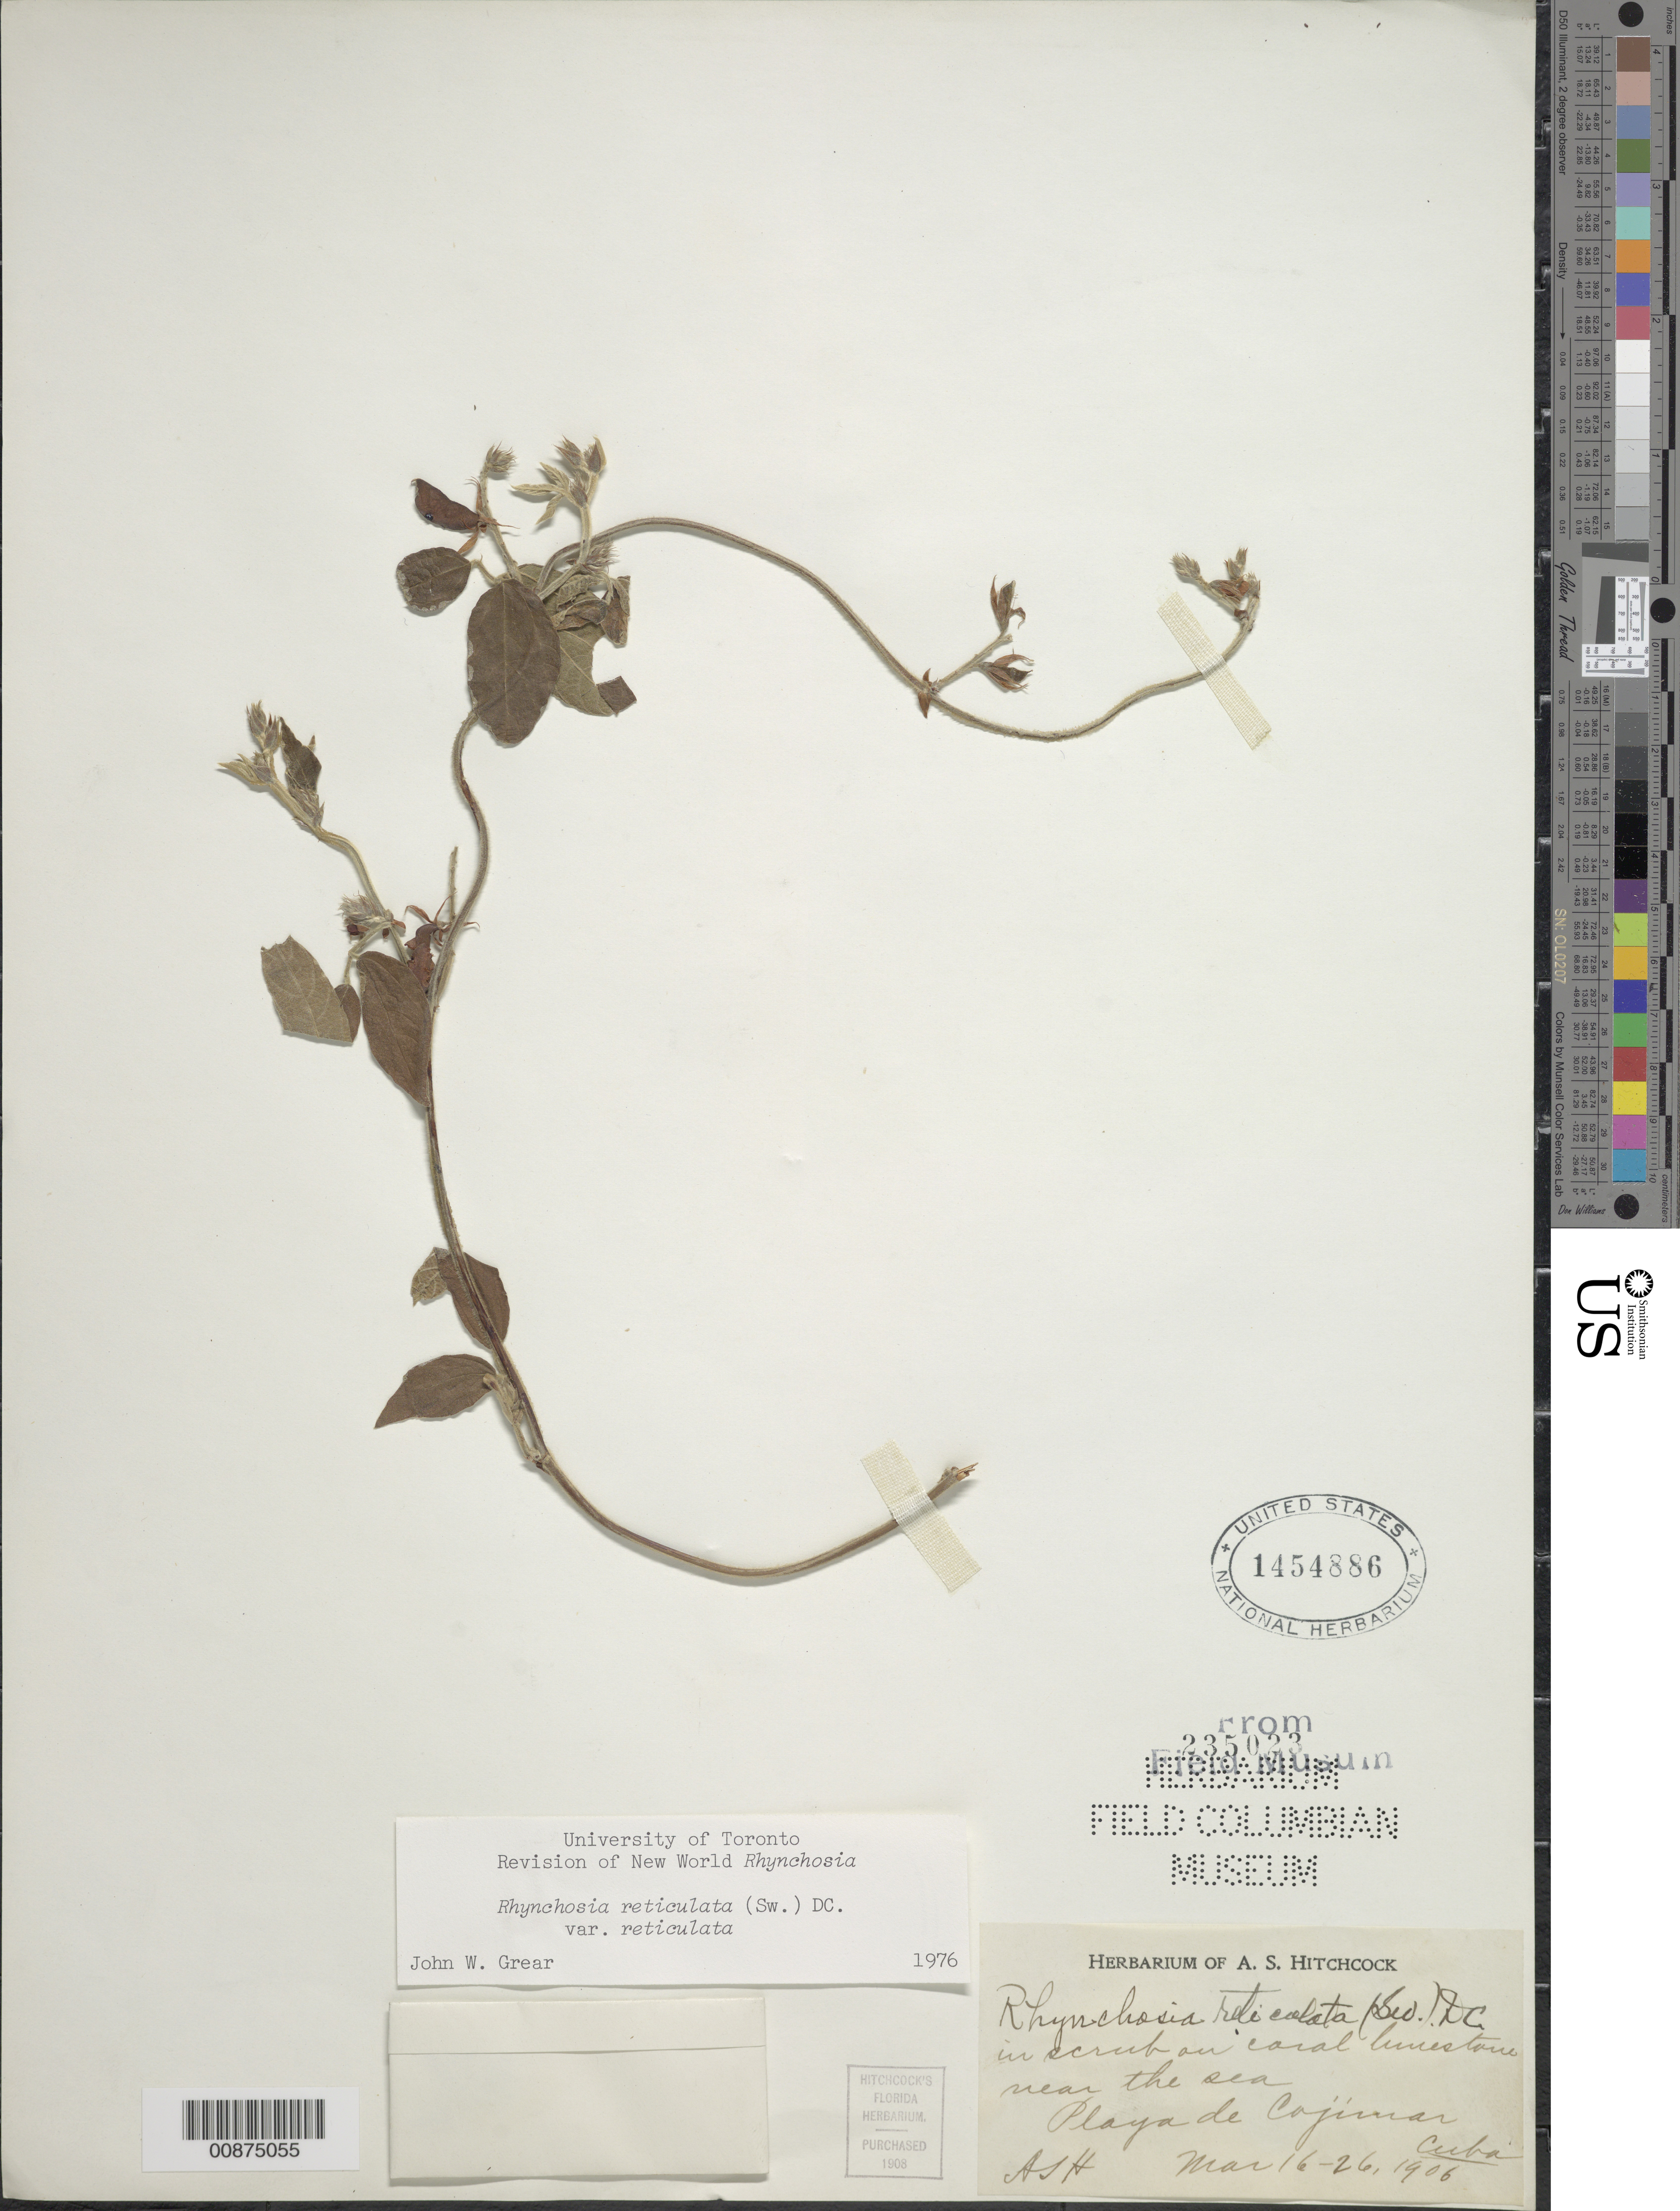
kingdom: Plantae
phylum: Tracheophyta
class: Magnoliopsida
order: Fabales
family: Fabaceae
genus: Rhynchosia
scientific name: Rhynchosia reticulata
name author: (Sw.) DC.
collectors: A. S. Hitchcock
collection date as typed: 16 Mar 1906 to 26 Mar 1906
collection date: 1906-03-16/1906-03-26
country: Cuba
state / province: La Habana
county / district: Municipio Habana del Este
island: Cuba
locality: Playa de Cojimar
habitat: In scrub on coral limestone, near the sea.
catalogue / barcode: US 1454886